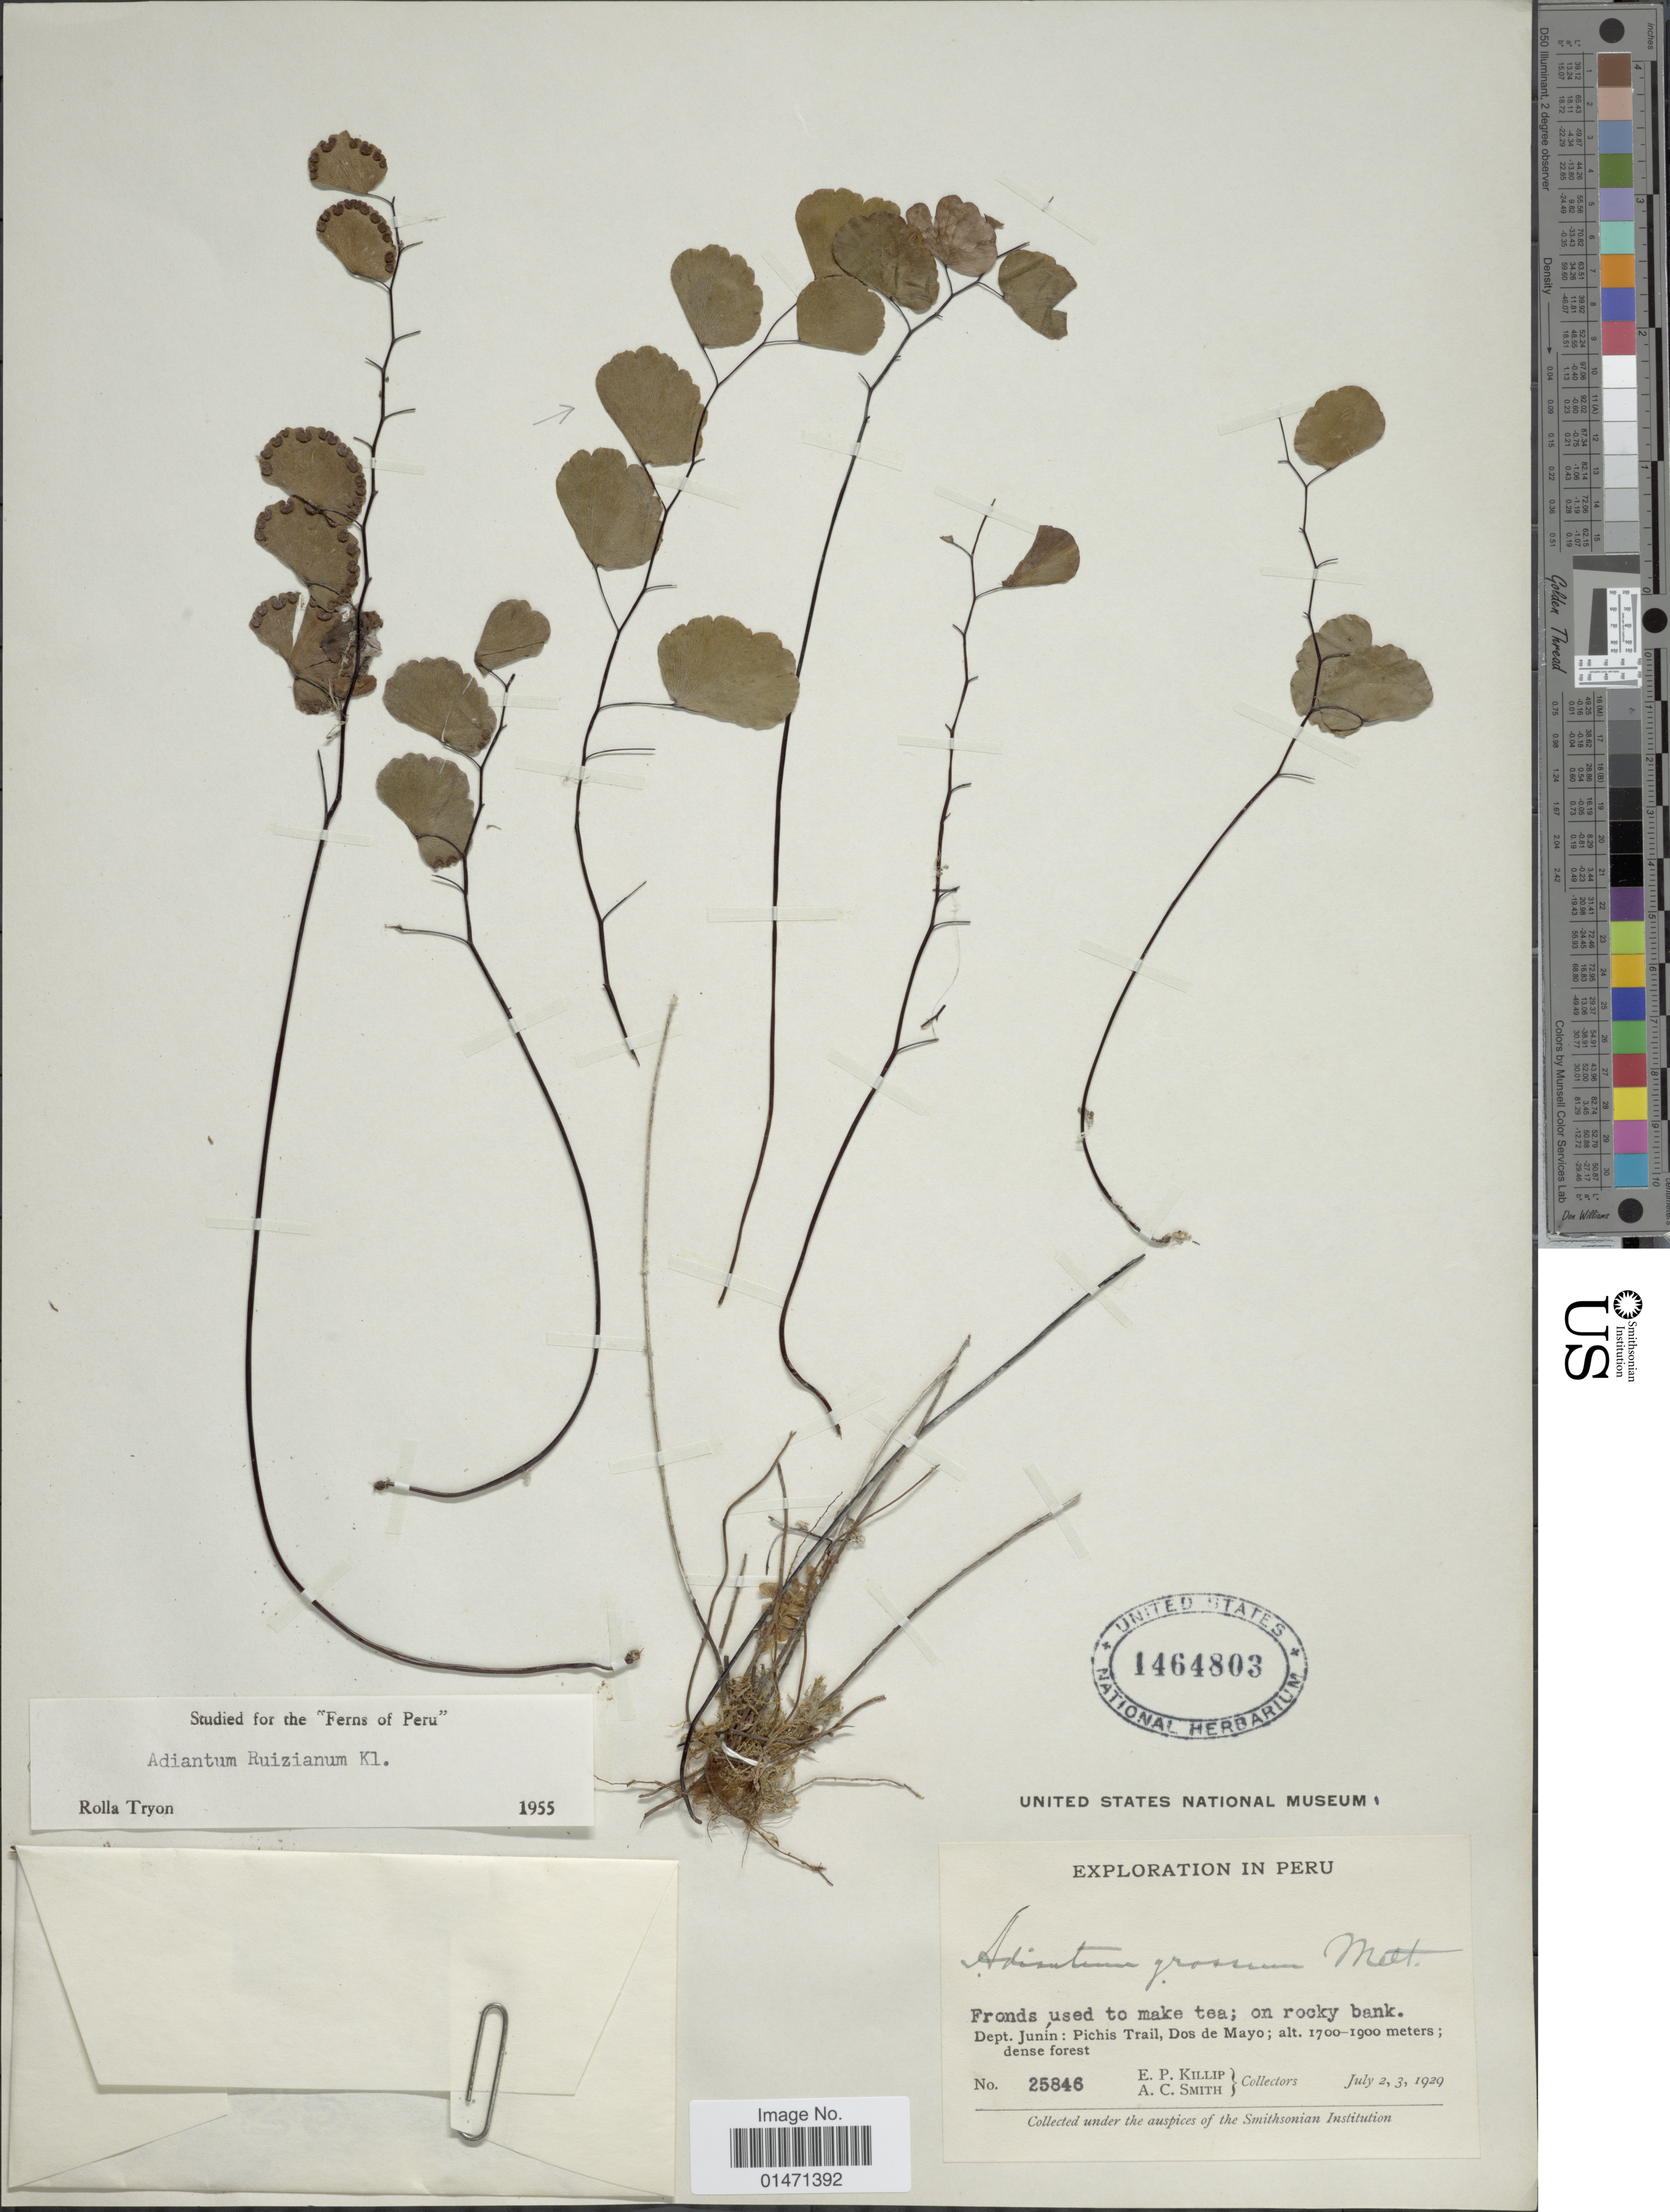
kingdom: Plantae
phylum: Tracheophyta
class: Polypodiopsida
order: Polypodiales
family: Pteridaceae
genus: Adiantum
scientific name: Adiantum ruizianum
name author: Klotzsch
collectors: E. P. Killip & A. C. Smith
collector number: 25846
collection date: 1929-07-02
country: Peru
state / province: Junín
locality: Dept. Junin: Pichis Trail, Dos de Mayo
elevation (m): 1700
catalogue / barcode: US 1464803